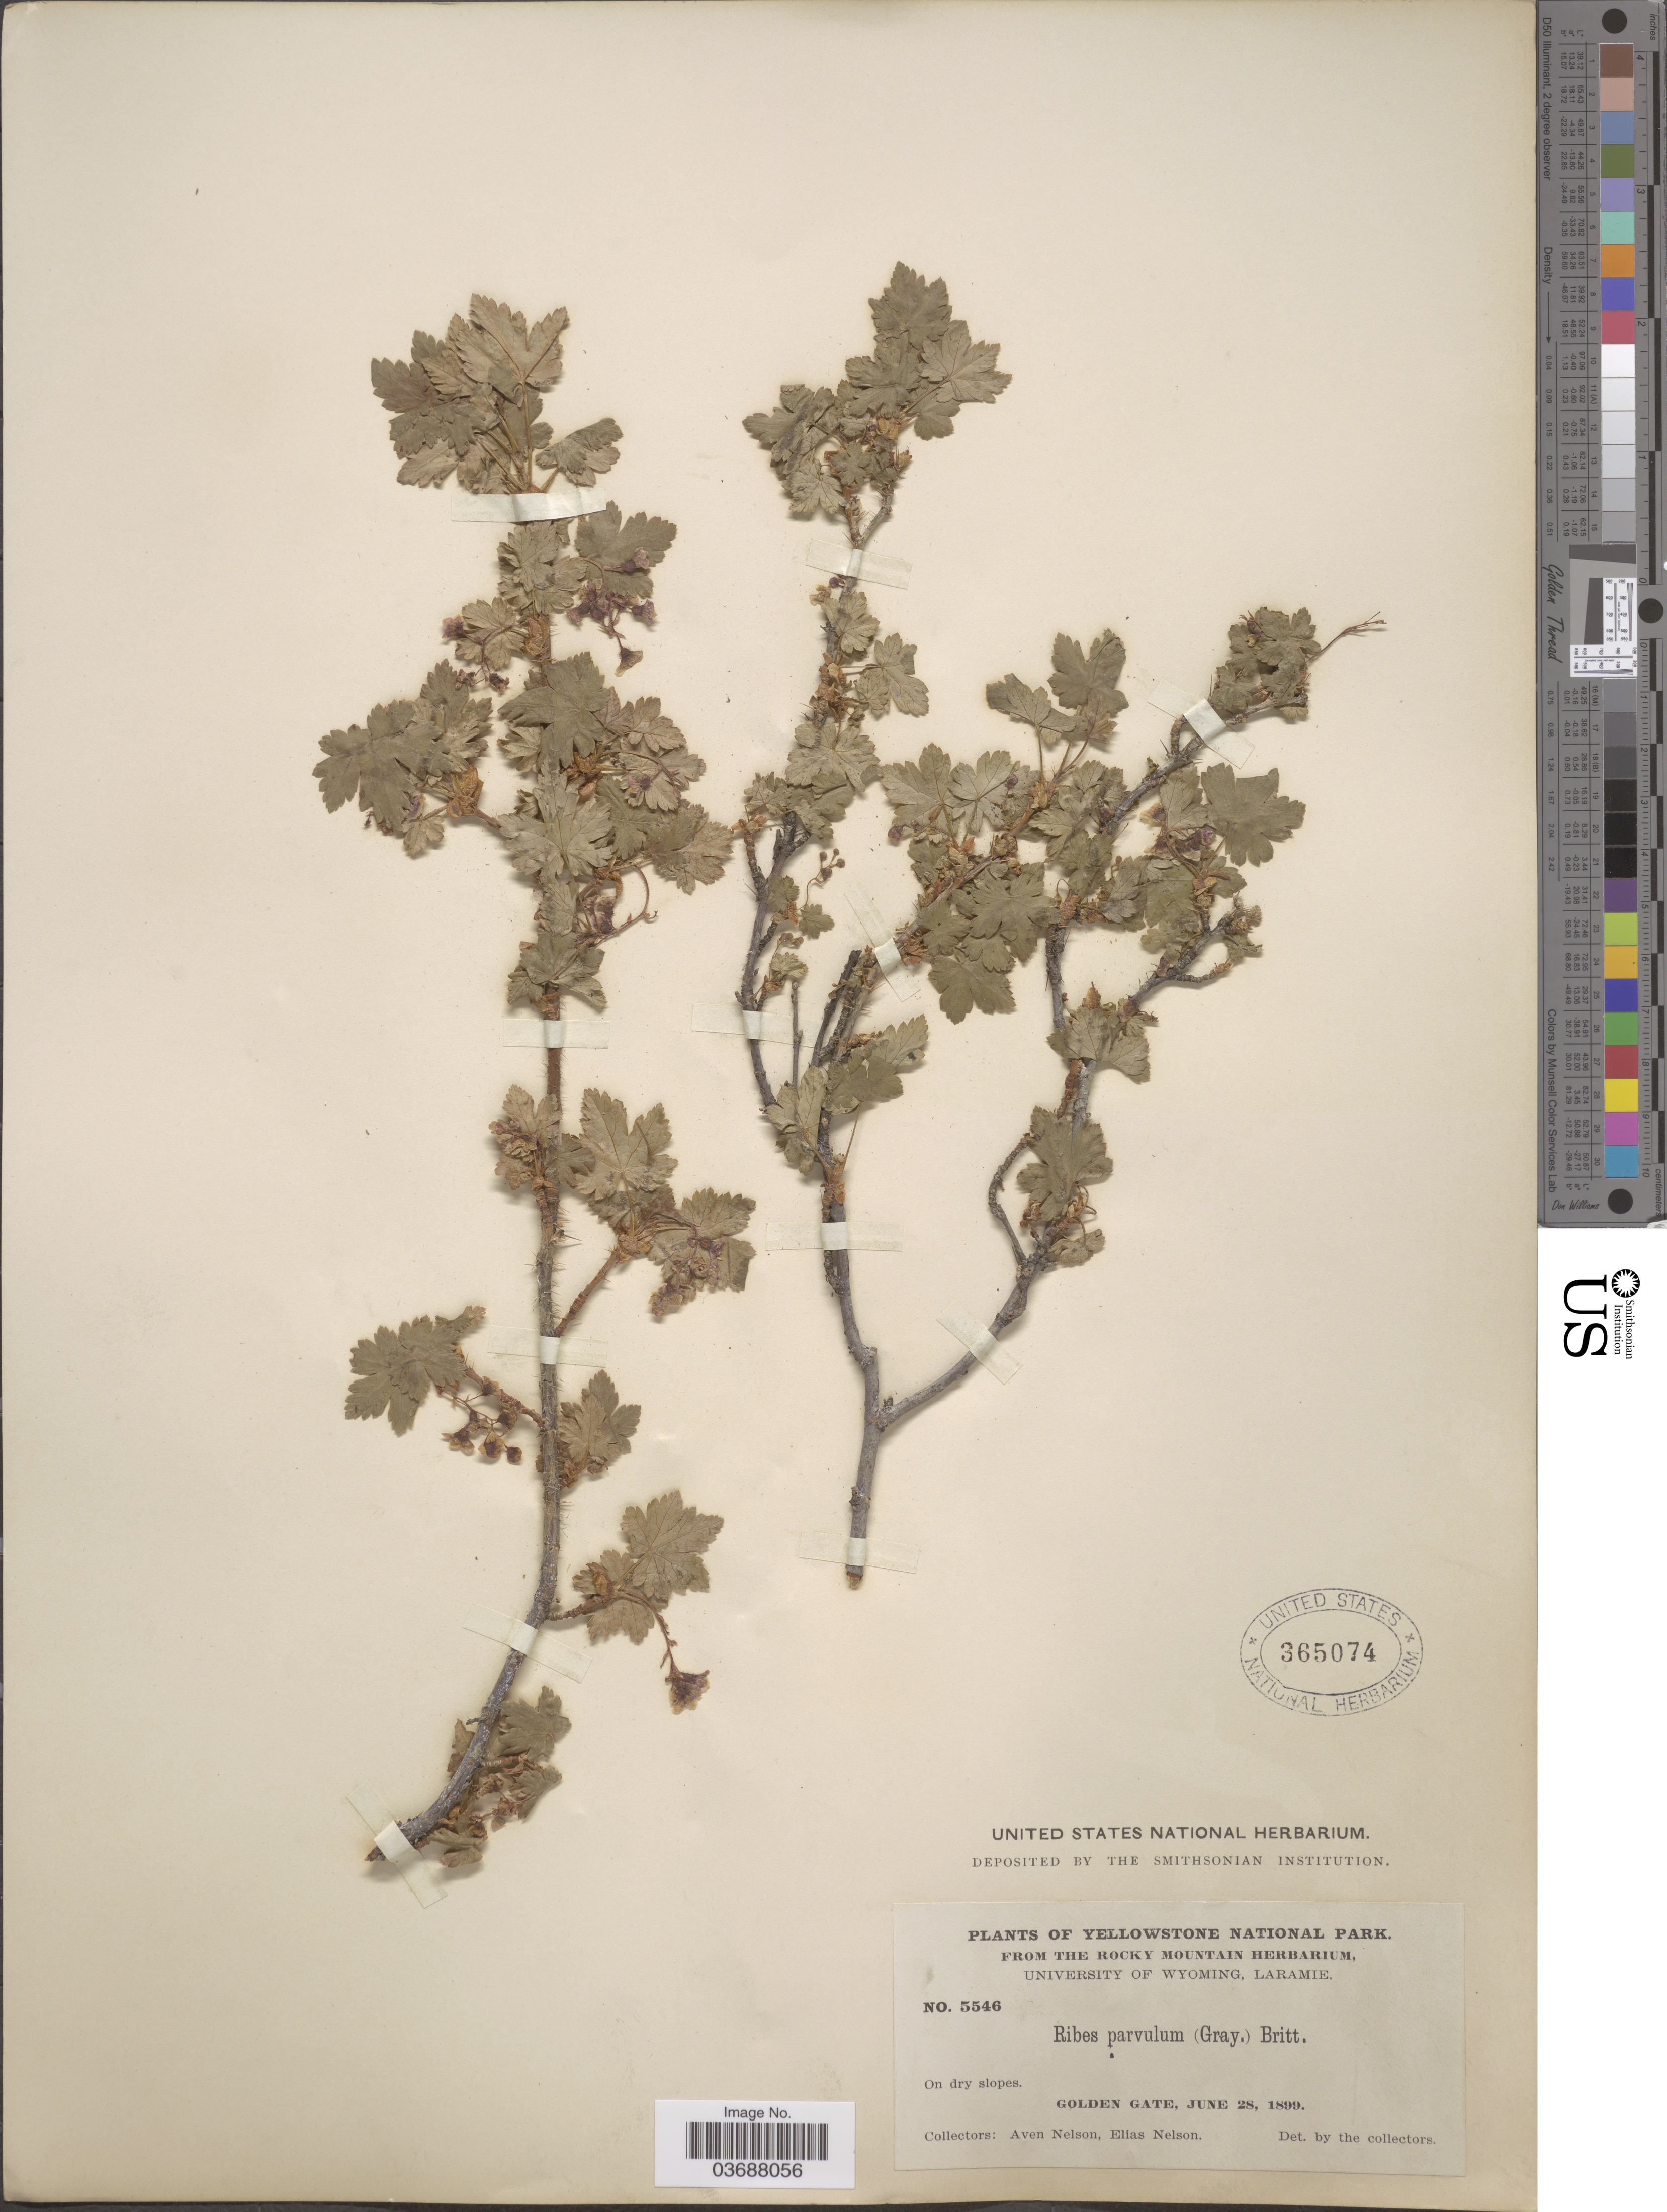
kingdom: Plantae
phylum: Tracheophyta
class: Magnoliopsida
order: Saxifragales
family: Grossulariaceae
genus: Ribes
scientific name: Ribes lacustre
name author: (Pers.) Poir.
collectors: A. Nelson & E. Nelson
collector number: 5546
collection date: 1899-06-28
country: United States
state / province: Wyoming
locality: Yellowstone National Park. Golden Gate.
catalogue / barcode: US 365074